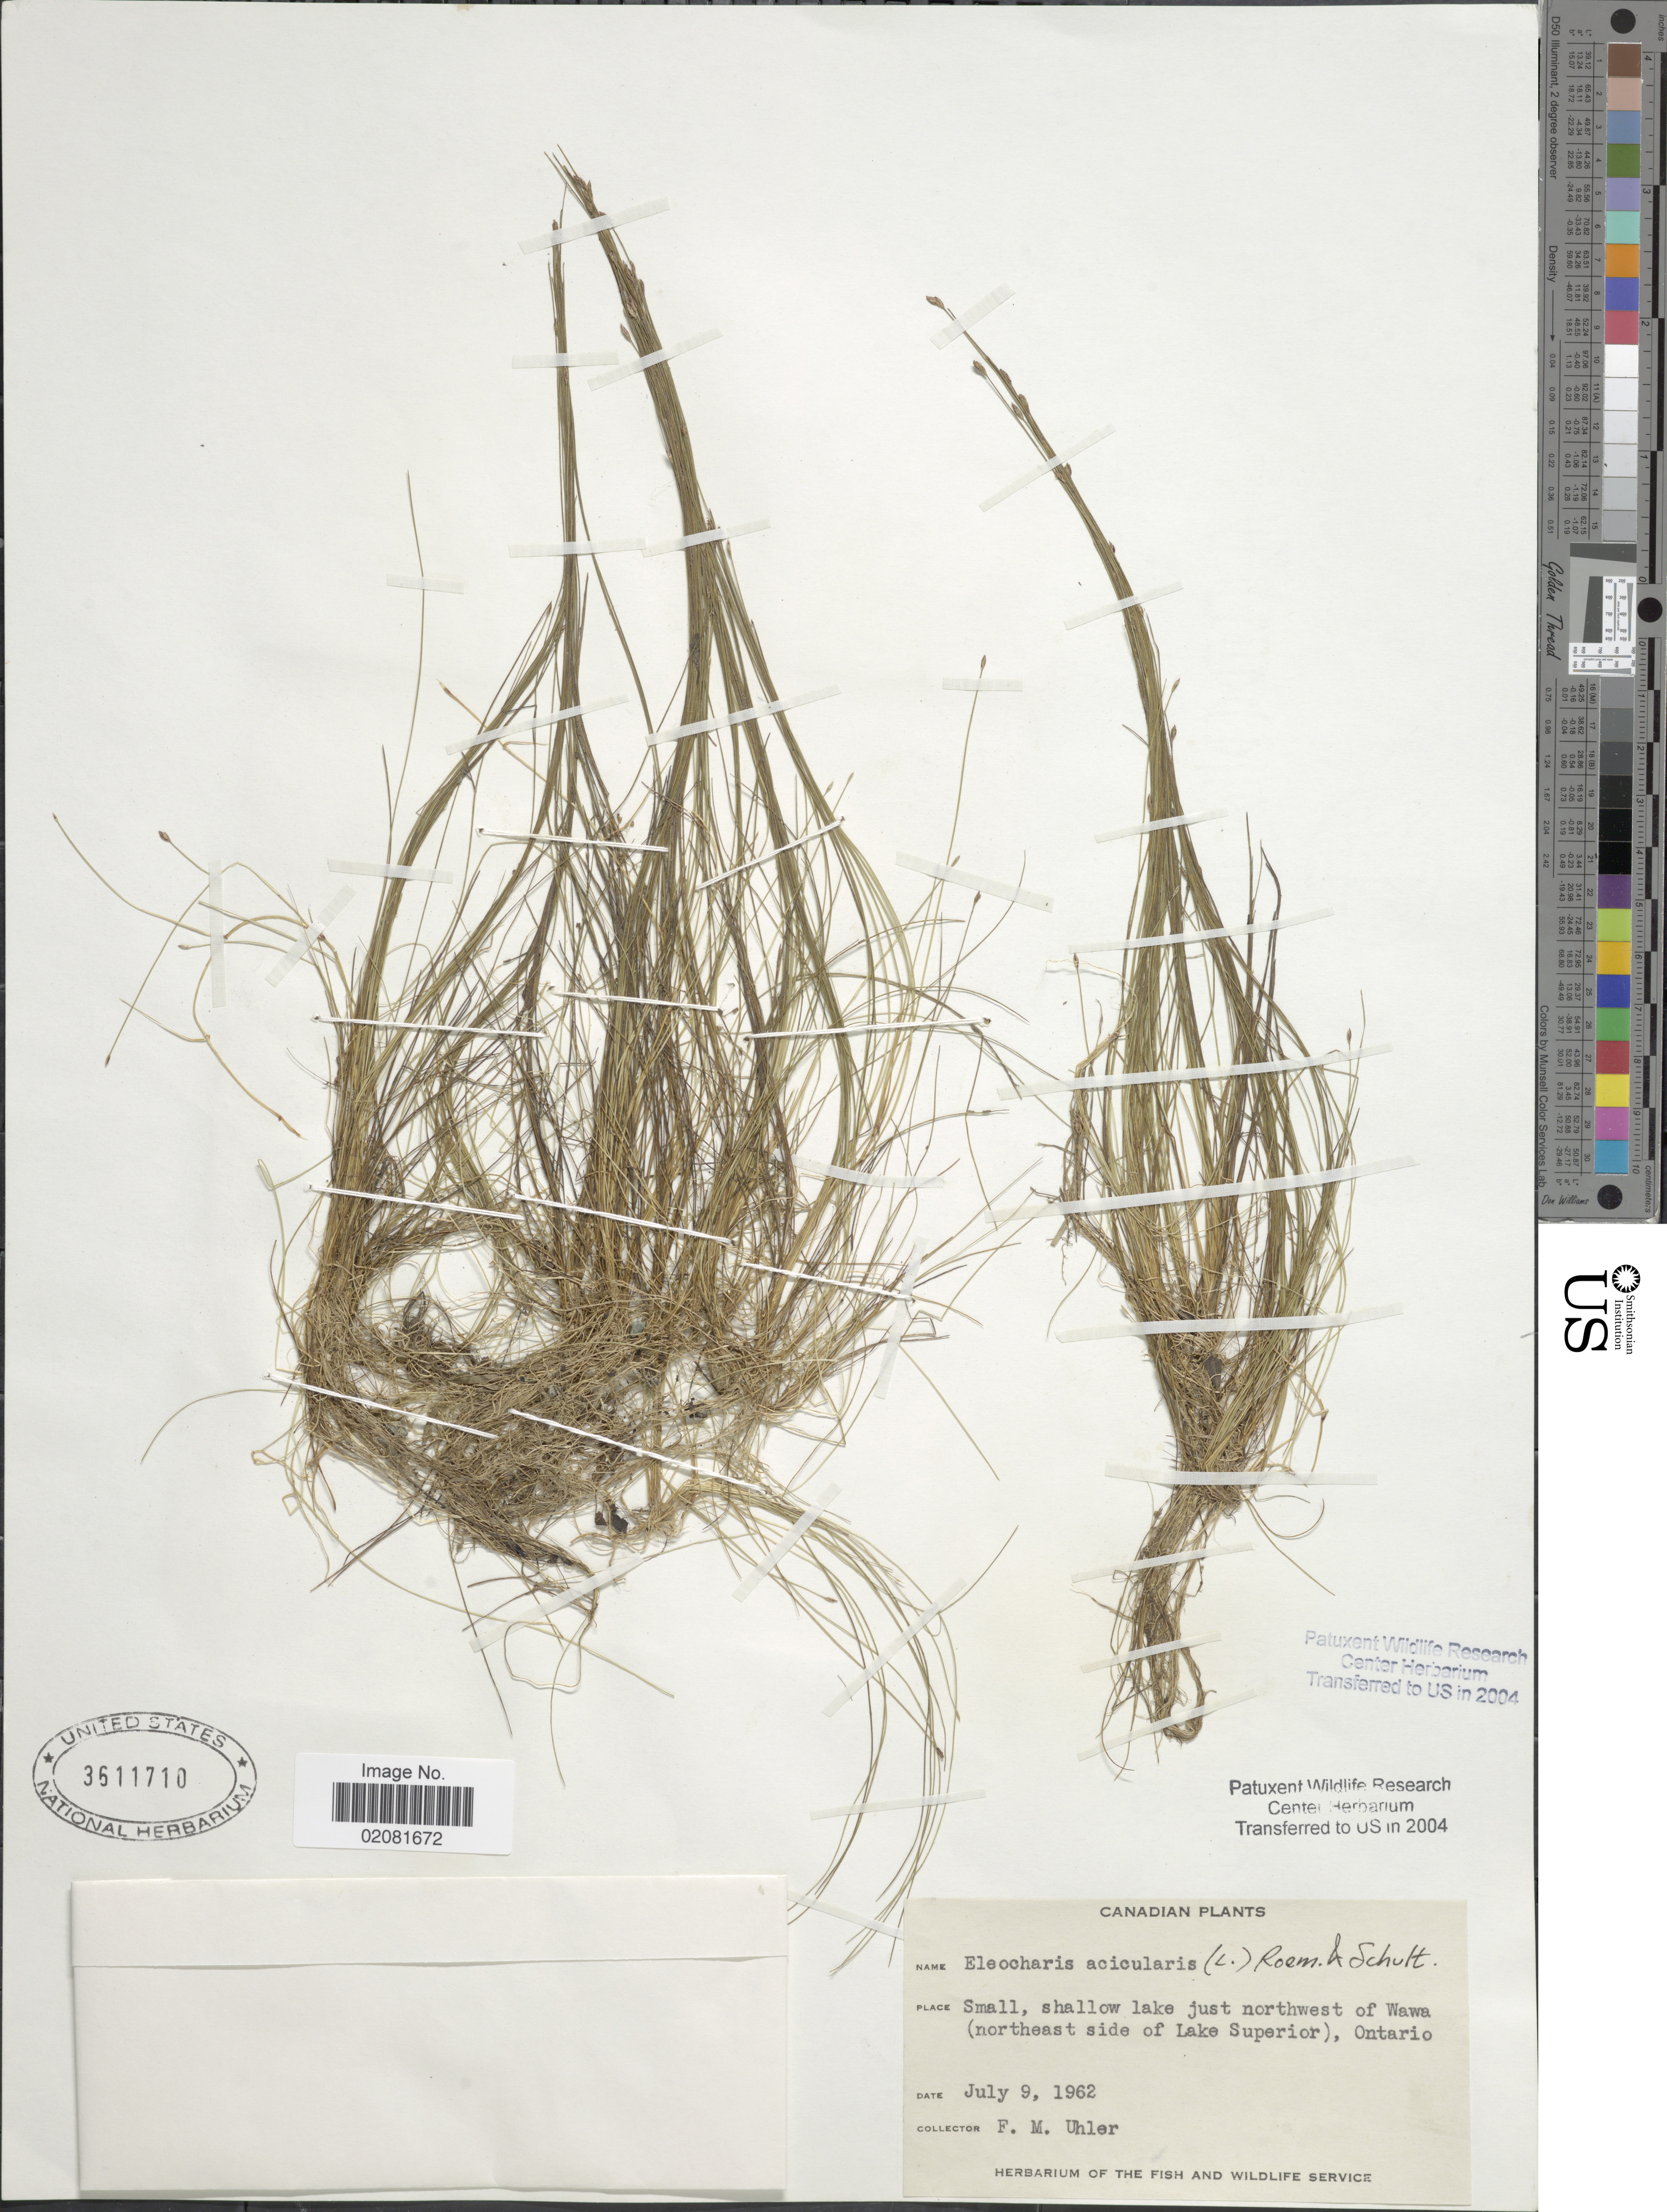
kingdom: Plantae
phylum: Tracheophyta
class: Liliopsida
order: Poales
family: Cyperaceae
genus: Eleocharis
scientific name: Eleocharis acicularis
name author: (L.) Roem. & Schult.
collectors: F. M. Uhler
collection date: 1962-07-09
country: Canada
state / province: Ontario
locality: Small, shallow lake just northwest of Wawa (northeast side of Lake Superior)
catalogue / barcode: US 3611710